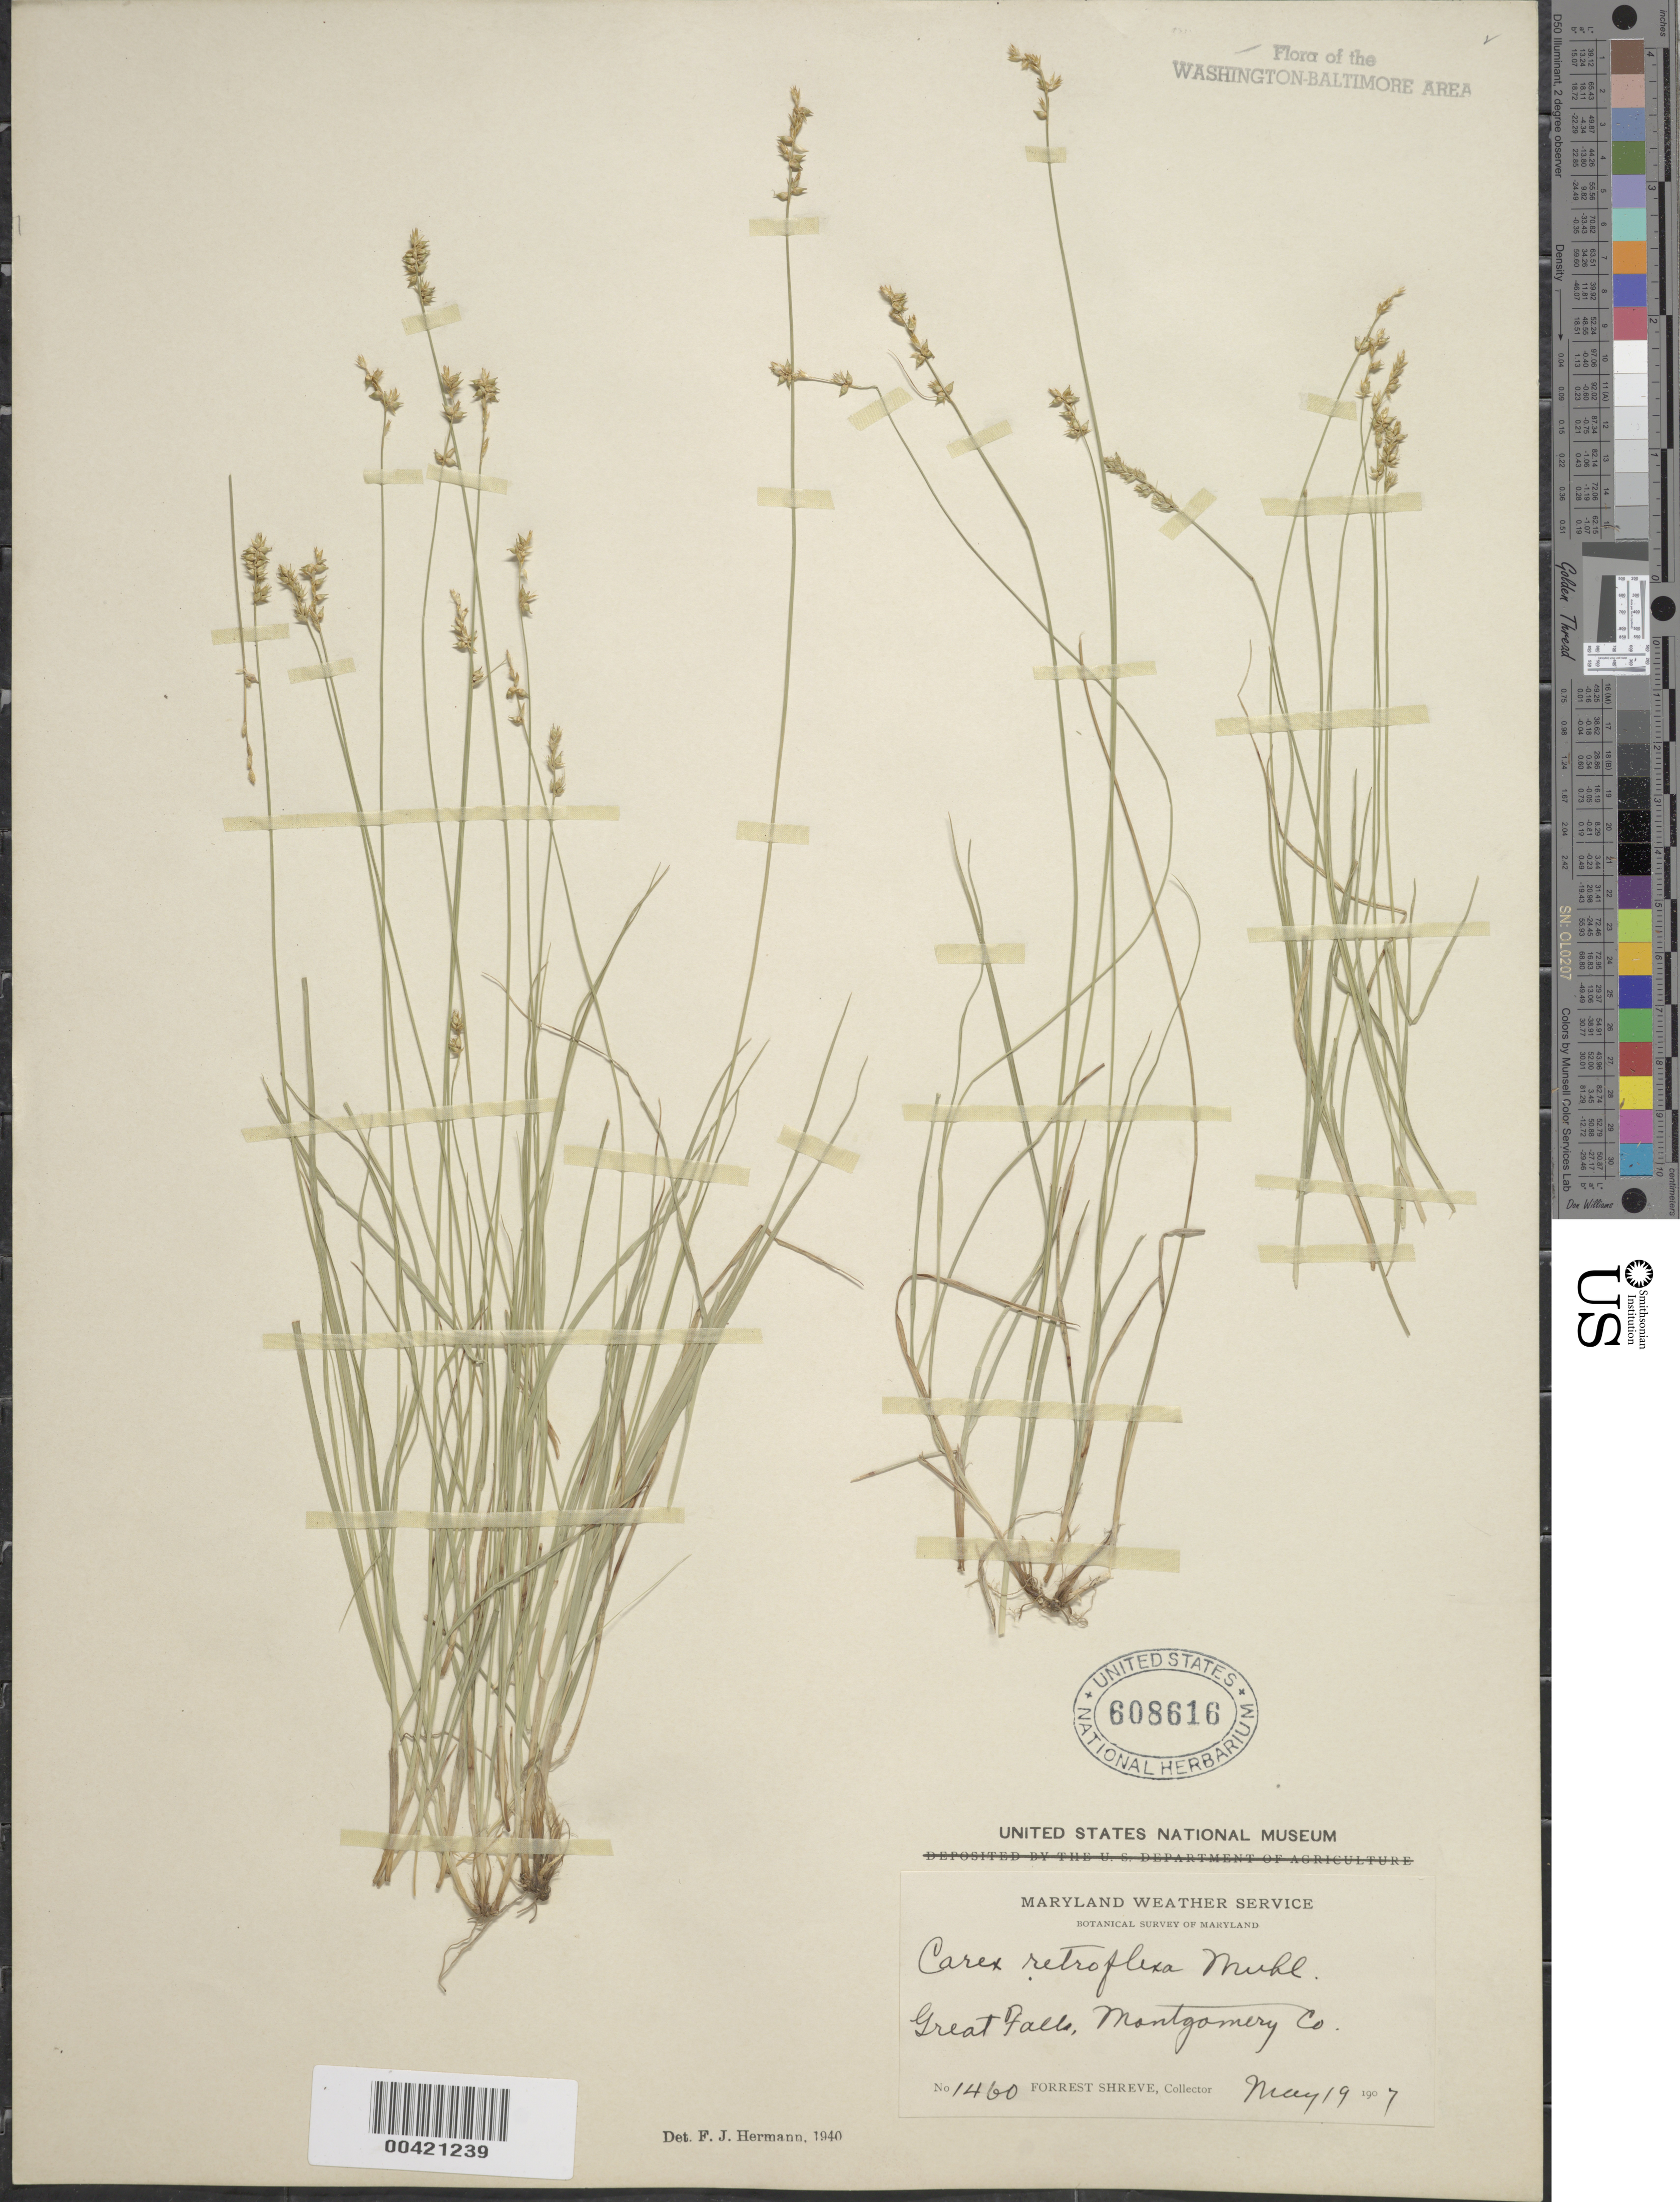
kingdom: Plantae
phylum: Tracheophyta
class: Liliopsida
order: Poales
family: Cyperaceae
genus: Carex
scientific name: Carex retroflexa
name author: Muhl. ex Willd.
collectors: F. Shreve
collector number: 1400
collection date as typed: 19 May 1907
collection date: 1907-05-19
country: United States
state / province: Maryland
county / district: Montgomery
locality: Great Falls C. & O. Canal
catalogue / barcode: US 608616